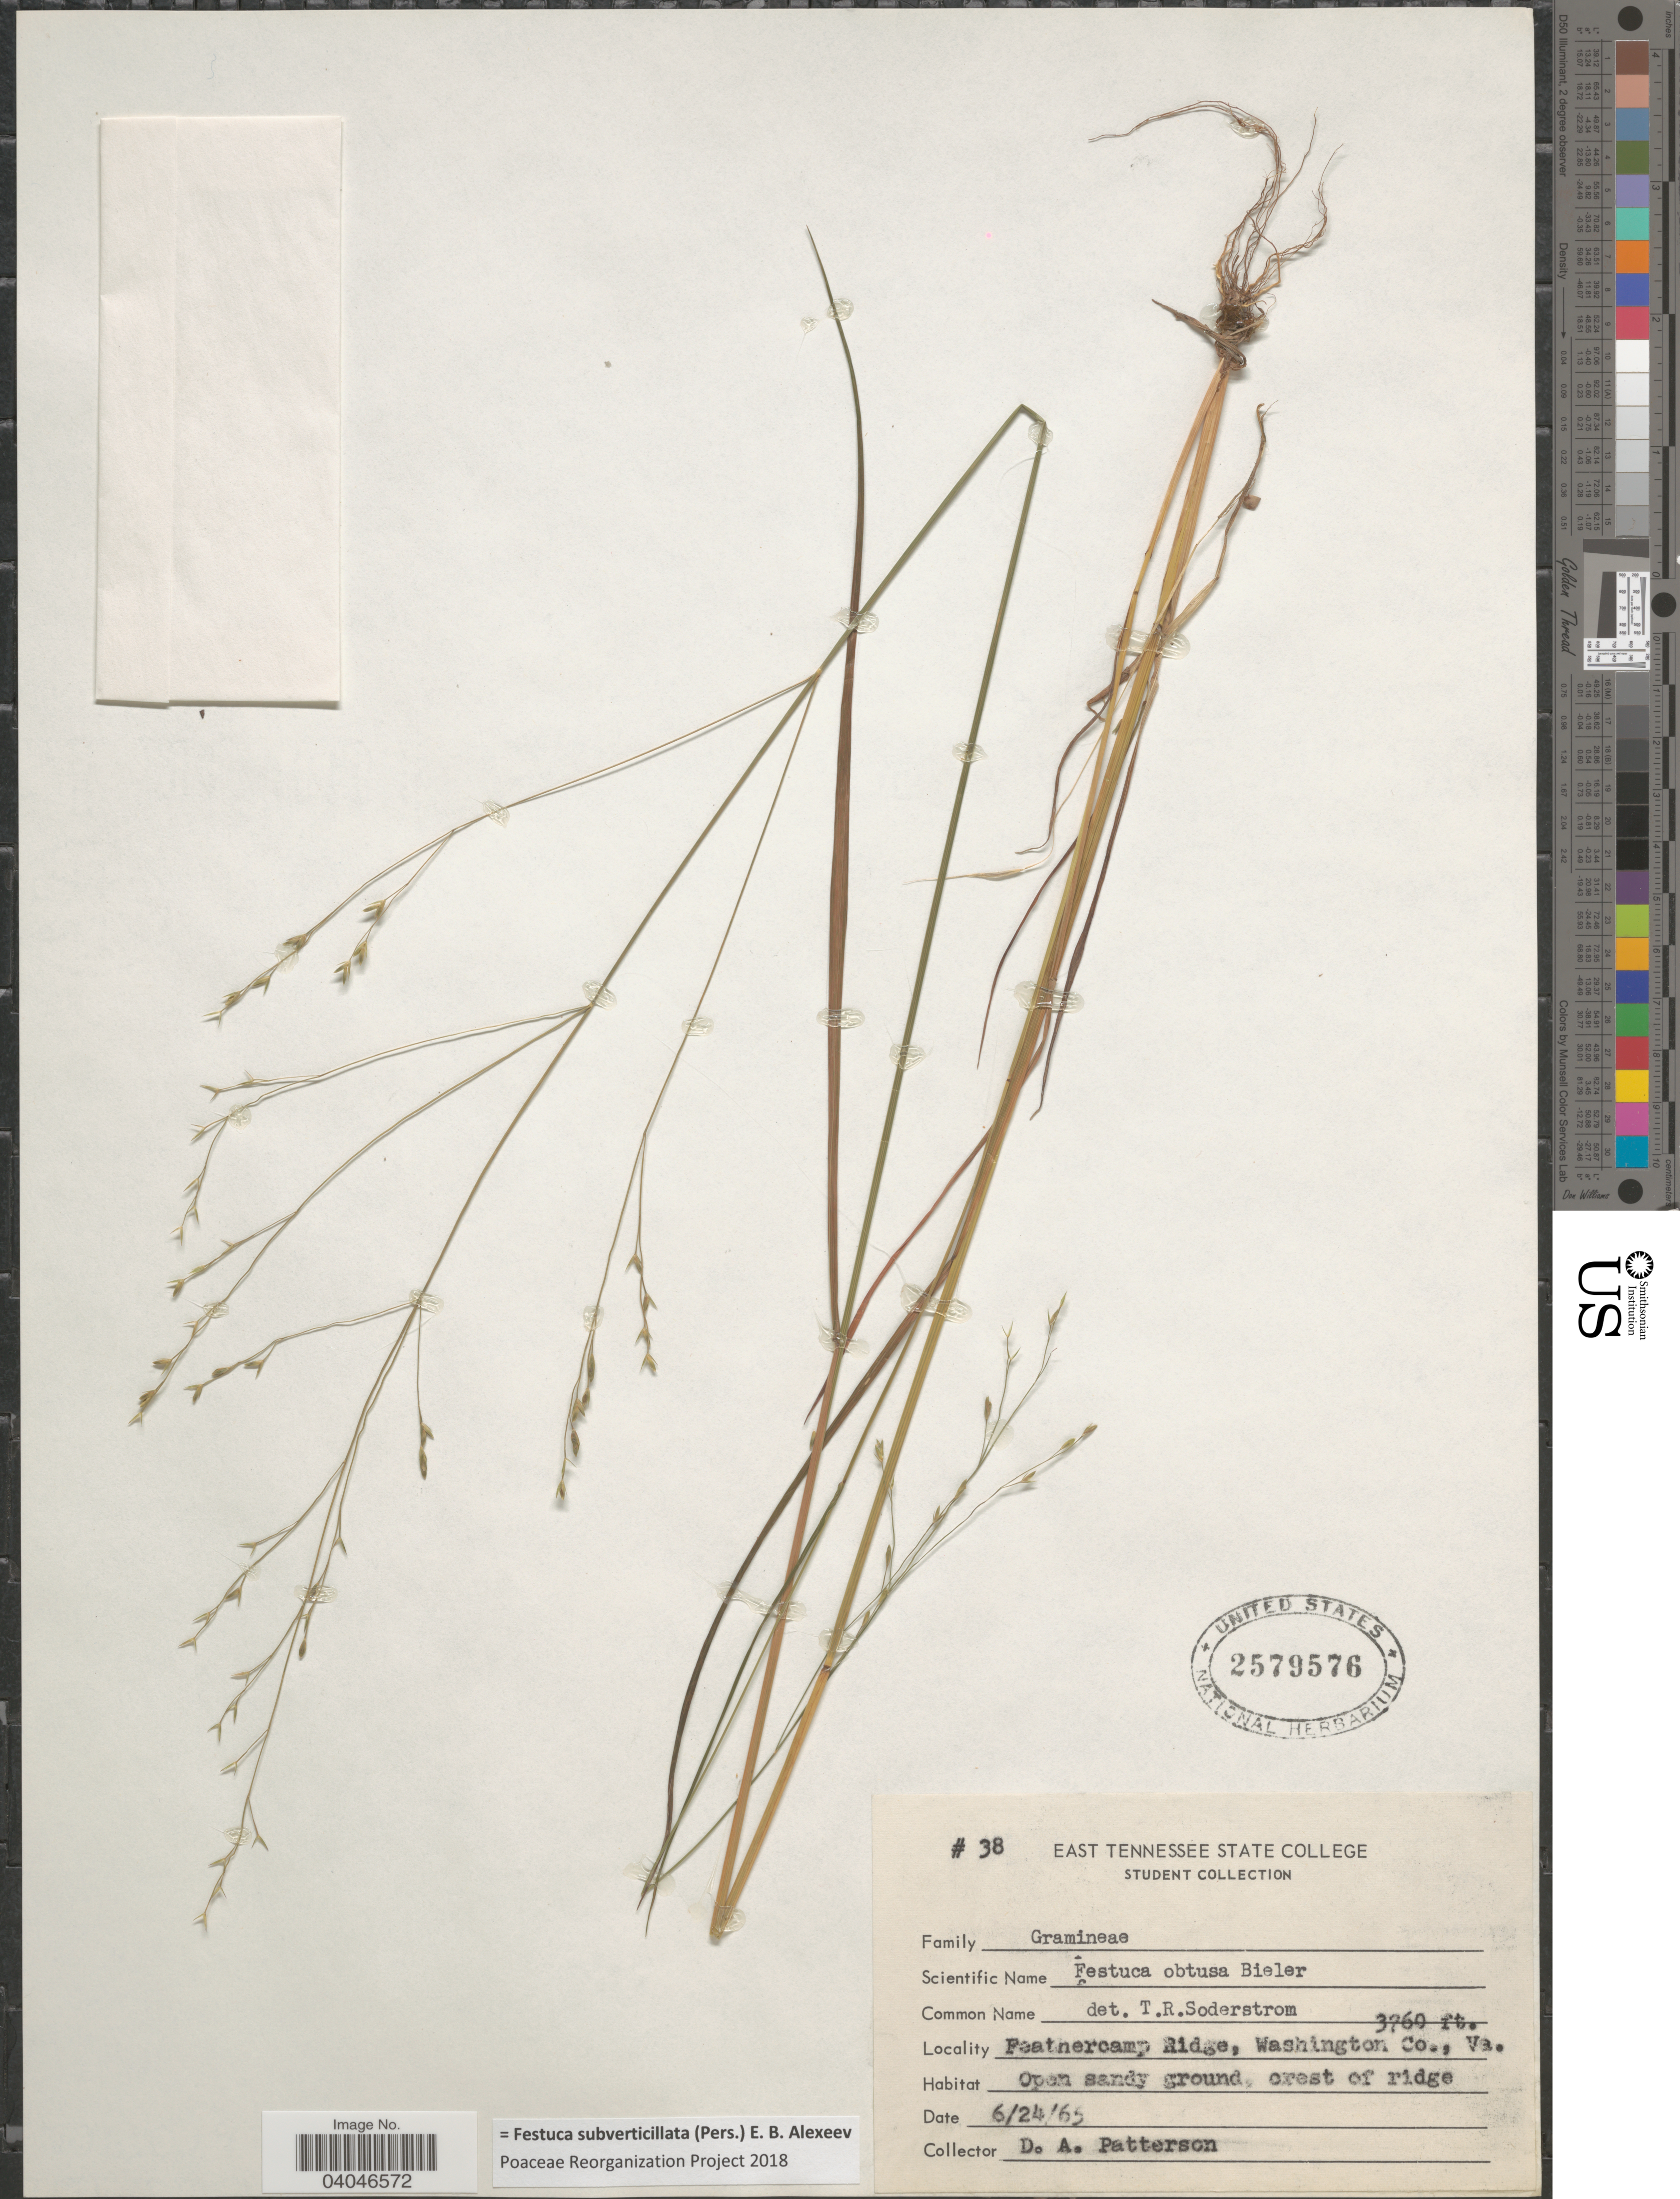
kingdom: Plantae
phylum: Tracheophyta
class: Liliopsida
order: Poales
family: Poaceae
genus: Festuca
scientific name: Festuca subverticillata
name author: (Pers.) E.B. Alexeev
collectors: A. Patterson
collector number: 38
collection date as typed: Transcribed d/m/y: 24/6/65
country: United States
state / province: Virginia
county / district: Washington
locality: Featnercamp Ridge, Washington Co., Va.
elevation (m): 1146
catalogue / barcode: US 2579576